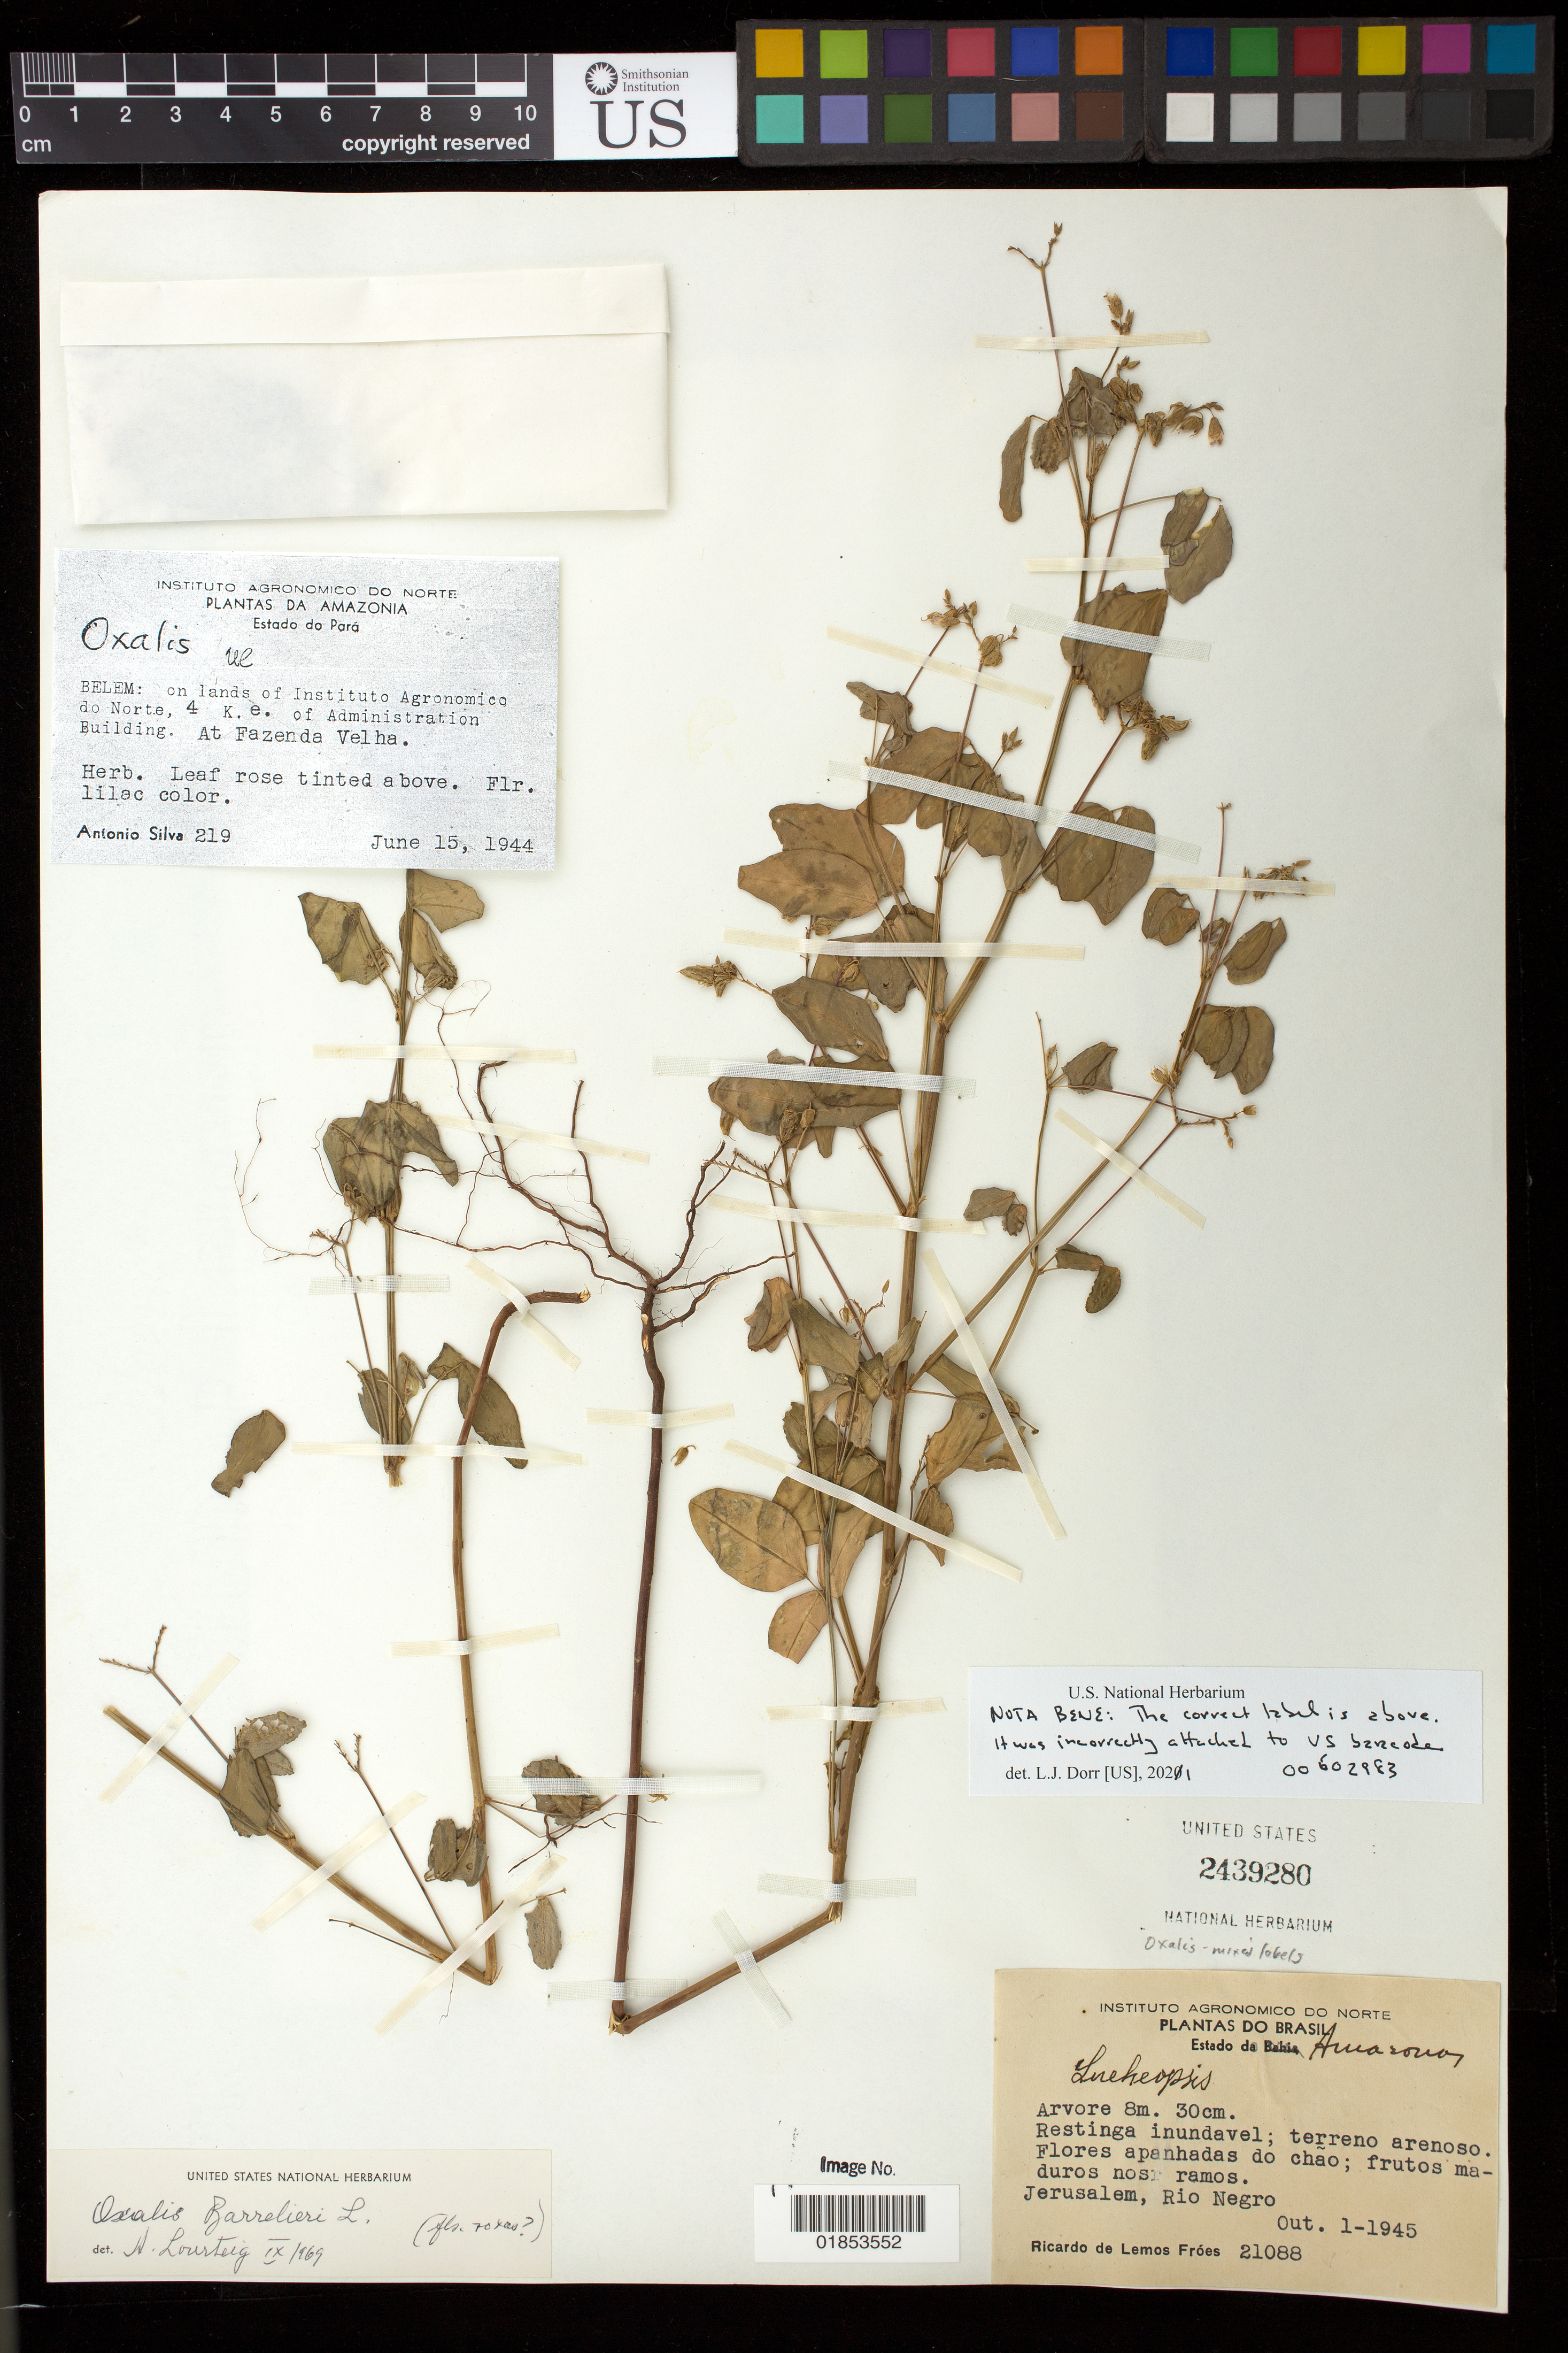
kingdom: Plantae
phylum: Tracheophyta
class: Magnoliopsida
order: Oxalidales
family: Oxalidaceae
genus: Oxalis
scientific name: Oxalis sp.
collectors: R. L. Fróes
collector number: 21088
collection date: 1945-10-01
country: Brazil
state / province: Amazonas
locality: Jerusalem, Rio Negro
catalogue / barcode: US 2439280